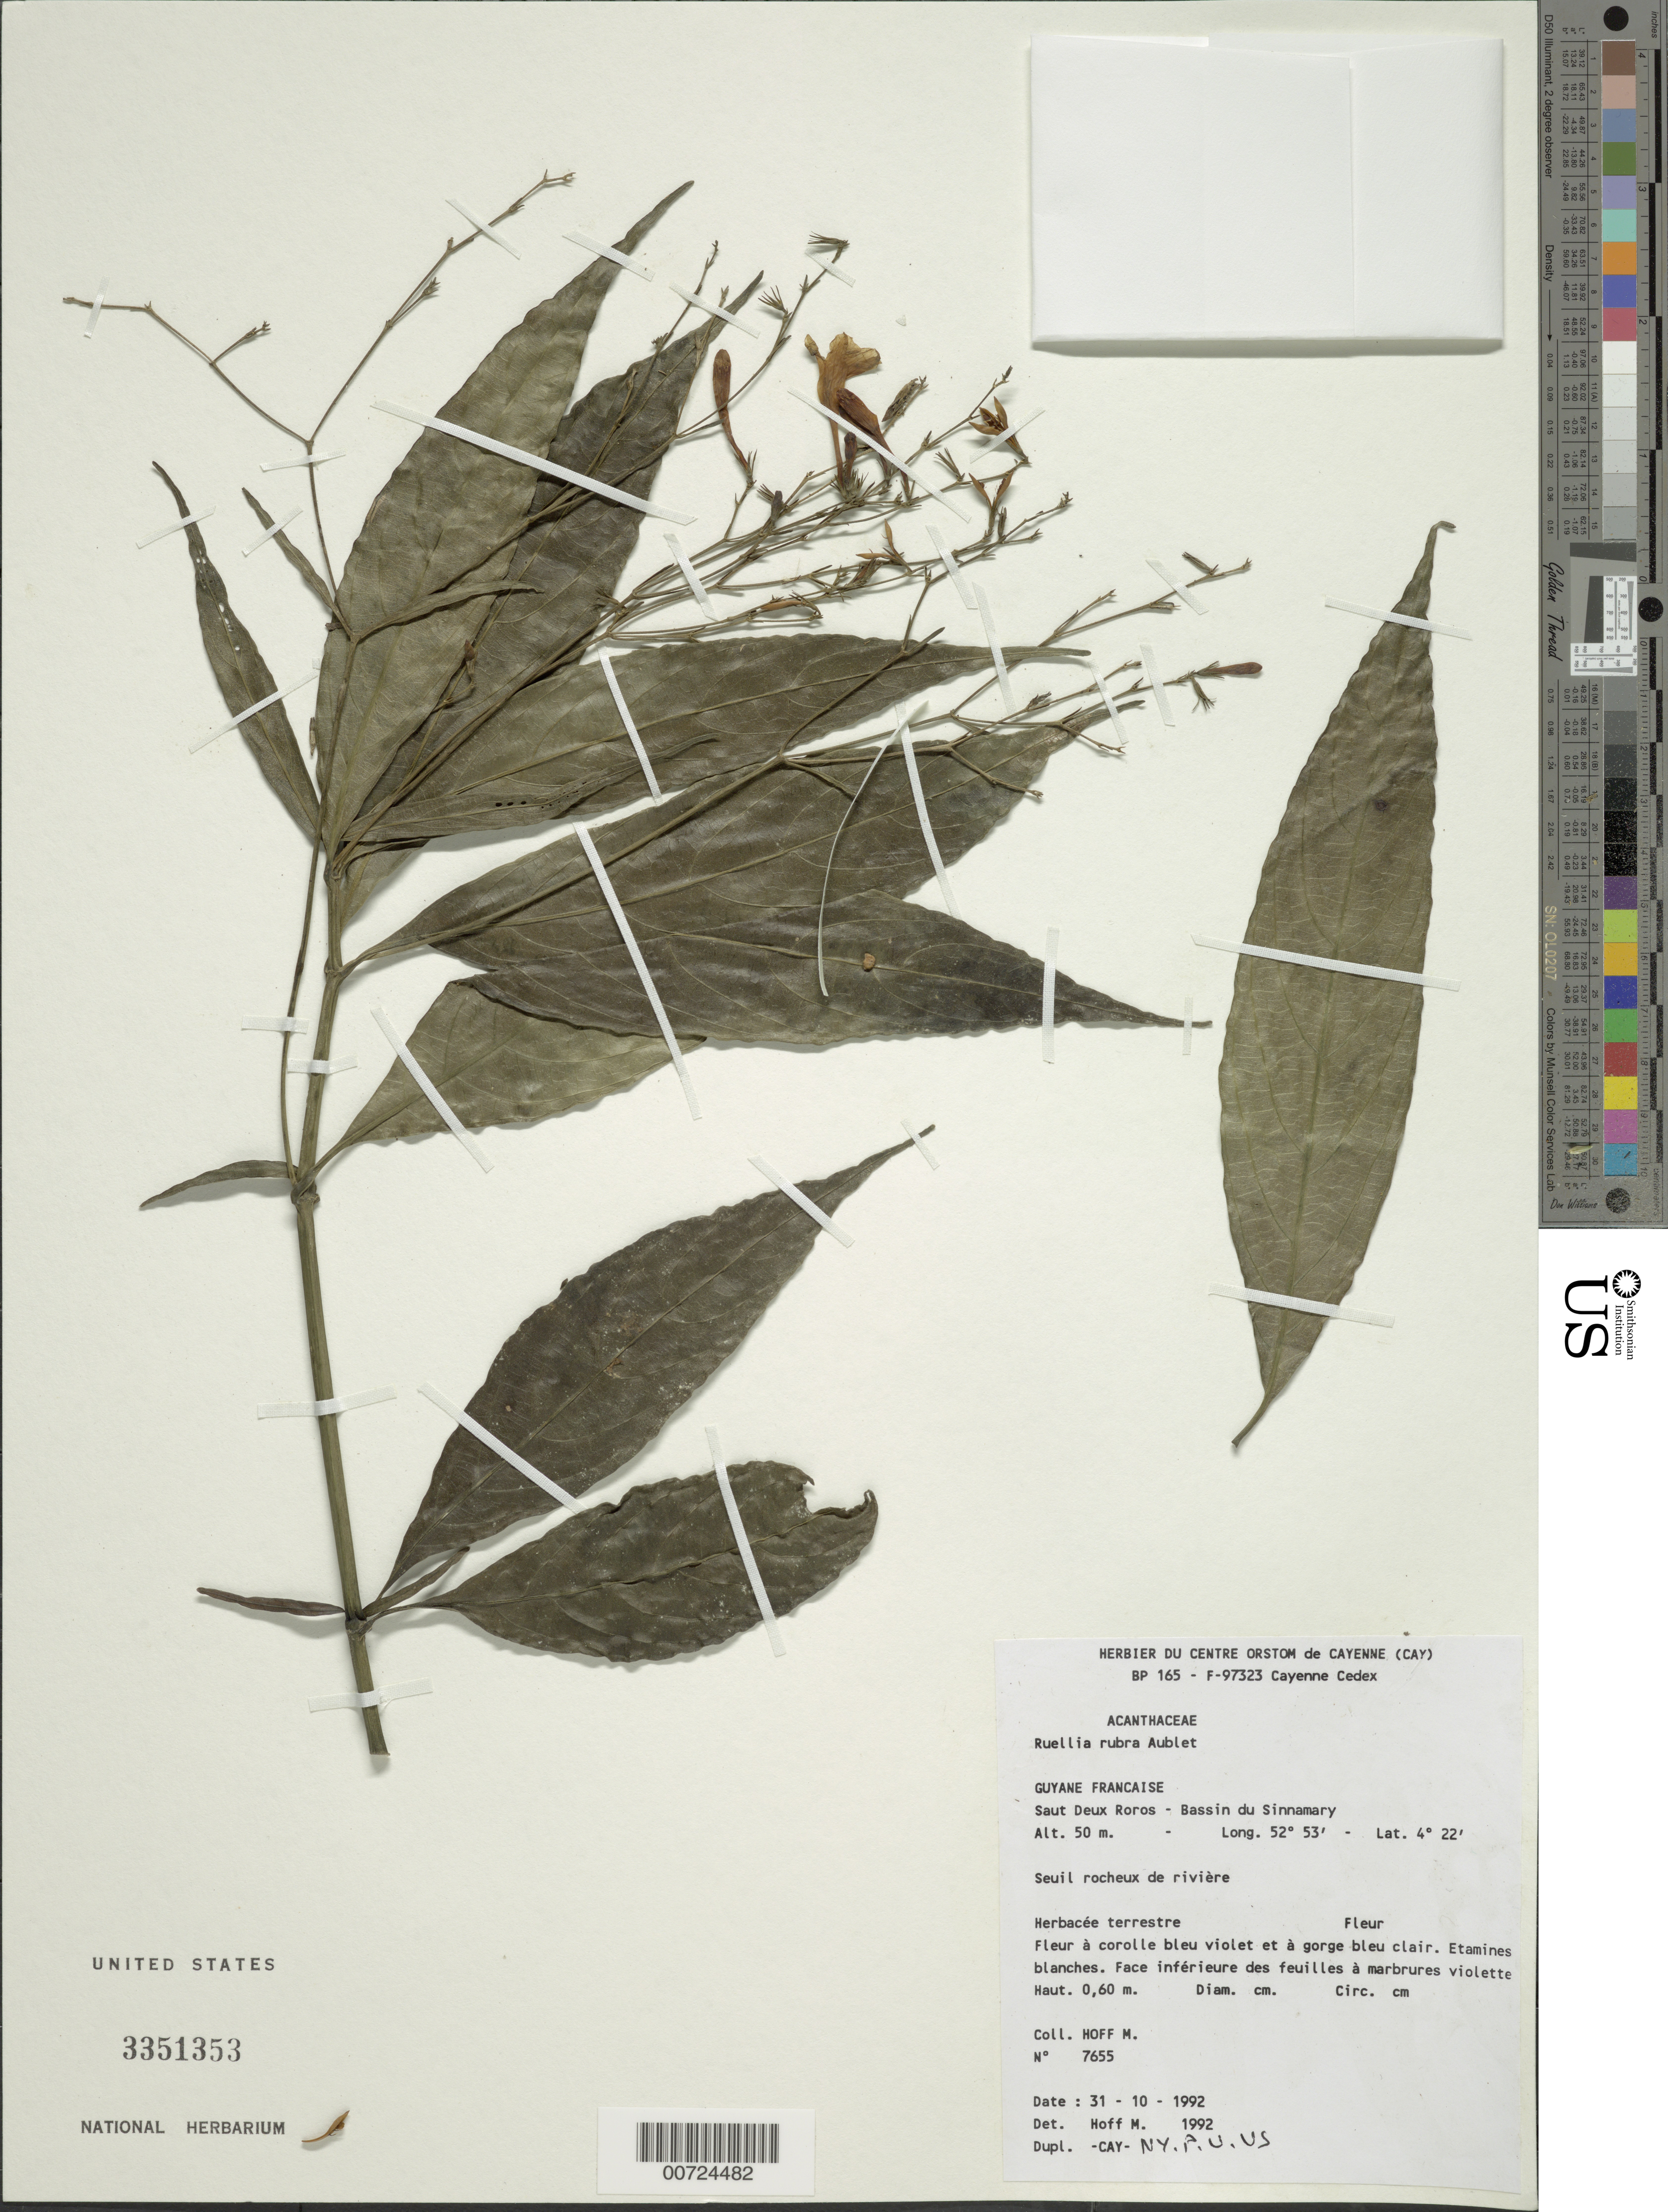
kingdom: Plantae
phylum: Tracheophyta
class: Magnoliopsida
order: Lamiales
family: Acanthaceae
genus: Ruellia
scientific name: Ruellia rubra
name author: Aubl.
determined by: Hoff, M.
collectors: M. Hoff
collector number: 7655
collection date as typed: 31-Oct-92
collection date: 1992-10-31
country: French Guiana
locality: Saut Deux Roros, Bassin du Sinnamary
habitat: Rocky threshold of river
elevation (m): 50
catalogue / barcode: US 3351353